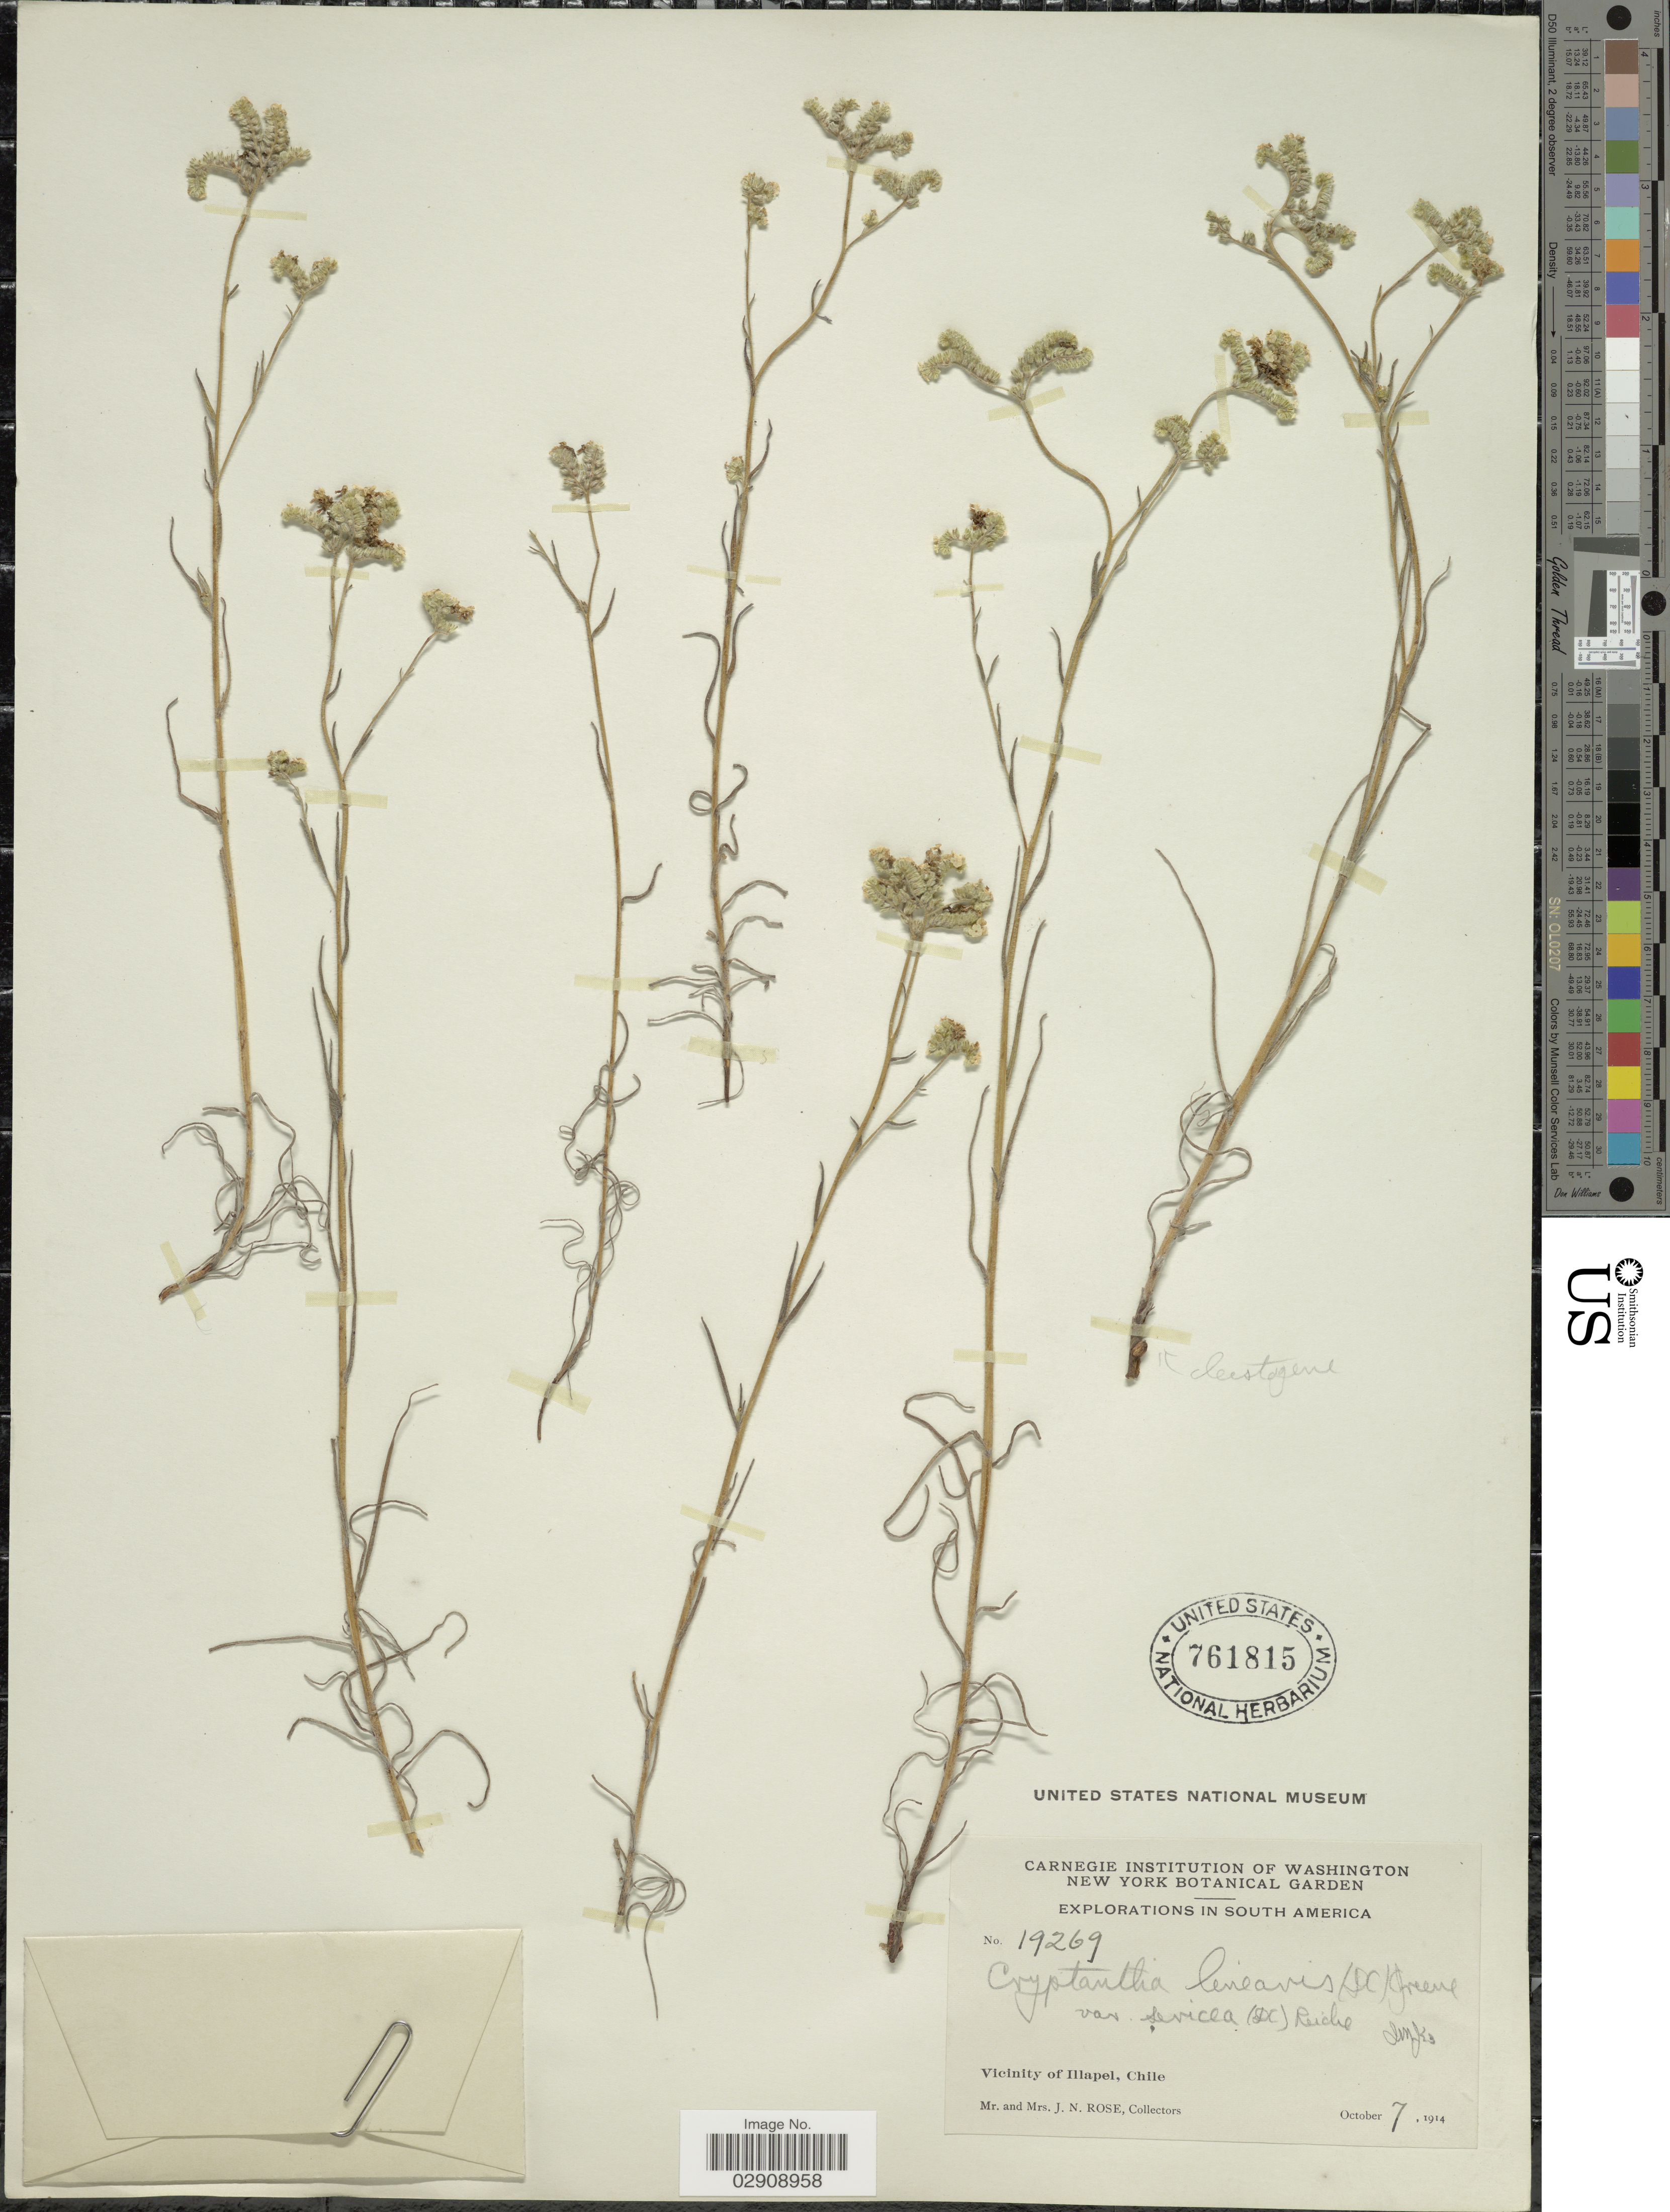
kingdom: Plantae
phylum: Tracheophyta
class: Magnoliopsida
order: Boraginales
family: Boraginaceae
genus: Cryptantha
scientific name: Cryptantha linearis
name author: (Colla) S.W. Greene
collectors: J. N. Rose & L. B. Rose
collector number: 19269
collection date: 1914-10-07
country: Chile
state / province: Coquimbo (IV)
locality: Vicinity of Illapel, Chile.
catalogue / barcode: US 761815